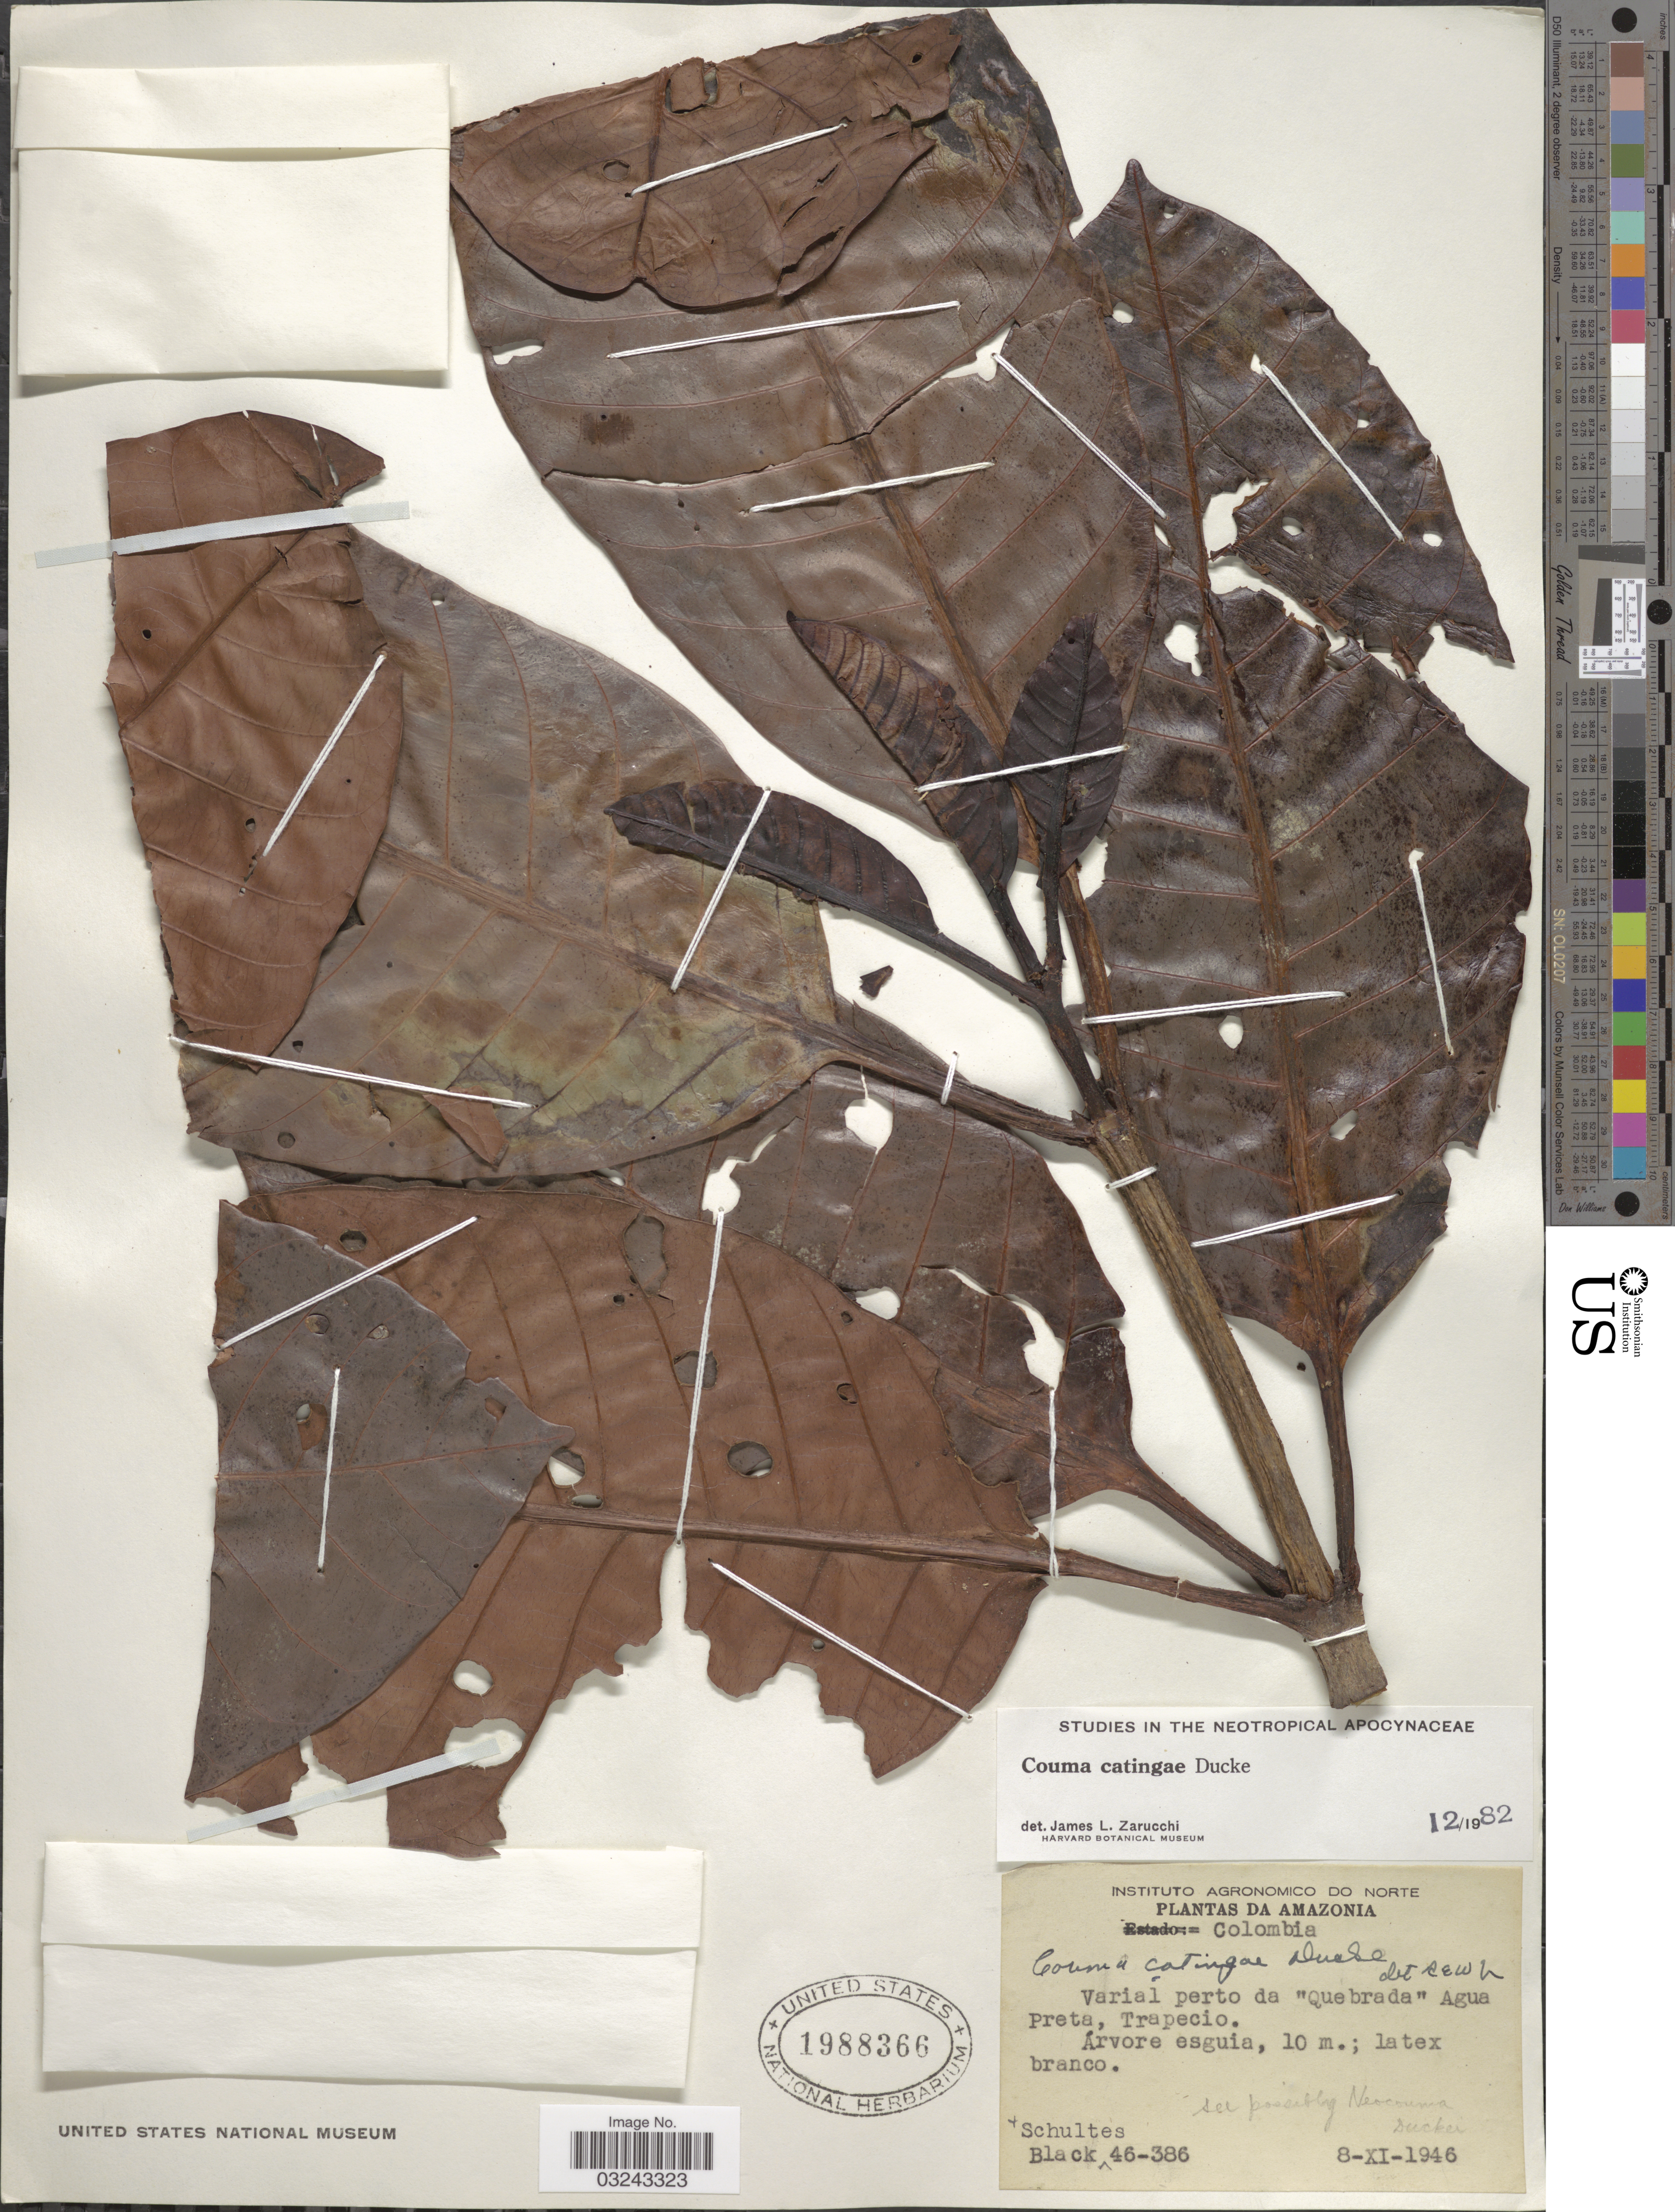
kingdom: Plantae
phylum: Tracheophyta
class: Magnoliopsida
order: Gentianales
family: Apocynaceae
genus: Couma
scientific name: Couma catingae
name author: Ducke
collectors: -- Black & -- Schultes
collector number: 46-386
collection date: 1946-11-08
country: Colombia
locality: Amazonia, Varial perto da "Quebrada" Agua Preta, Trapecio.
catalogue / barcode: US 1988366